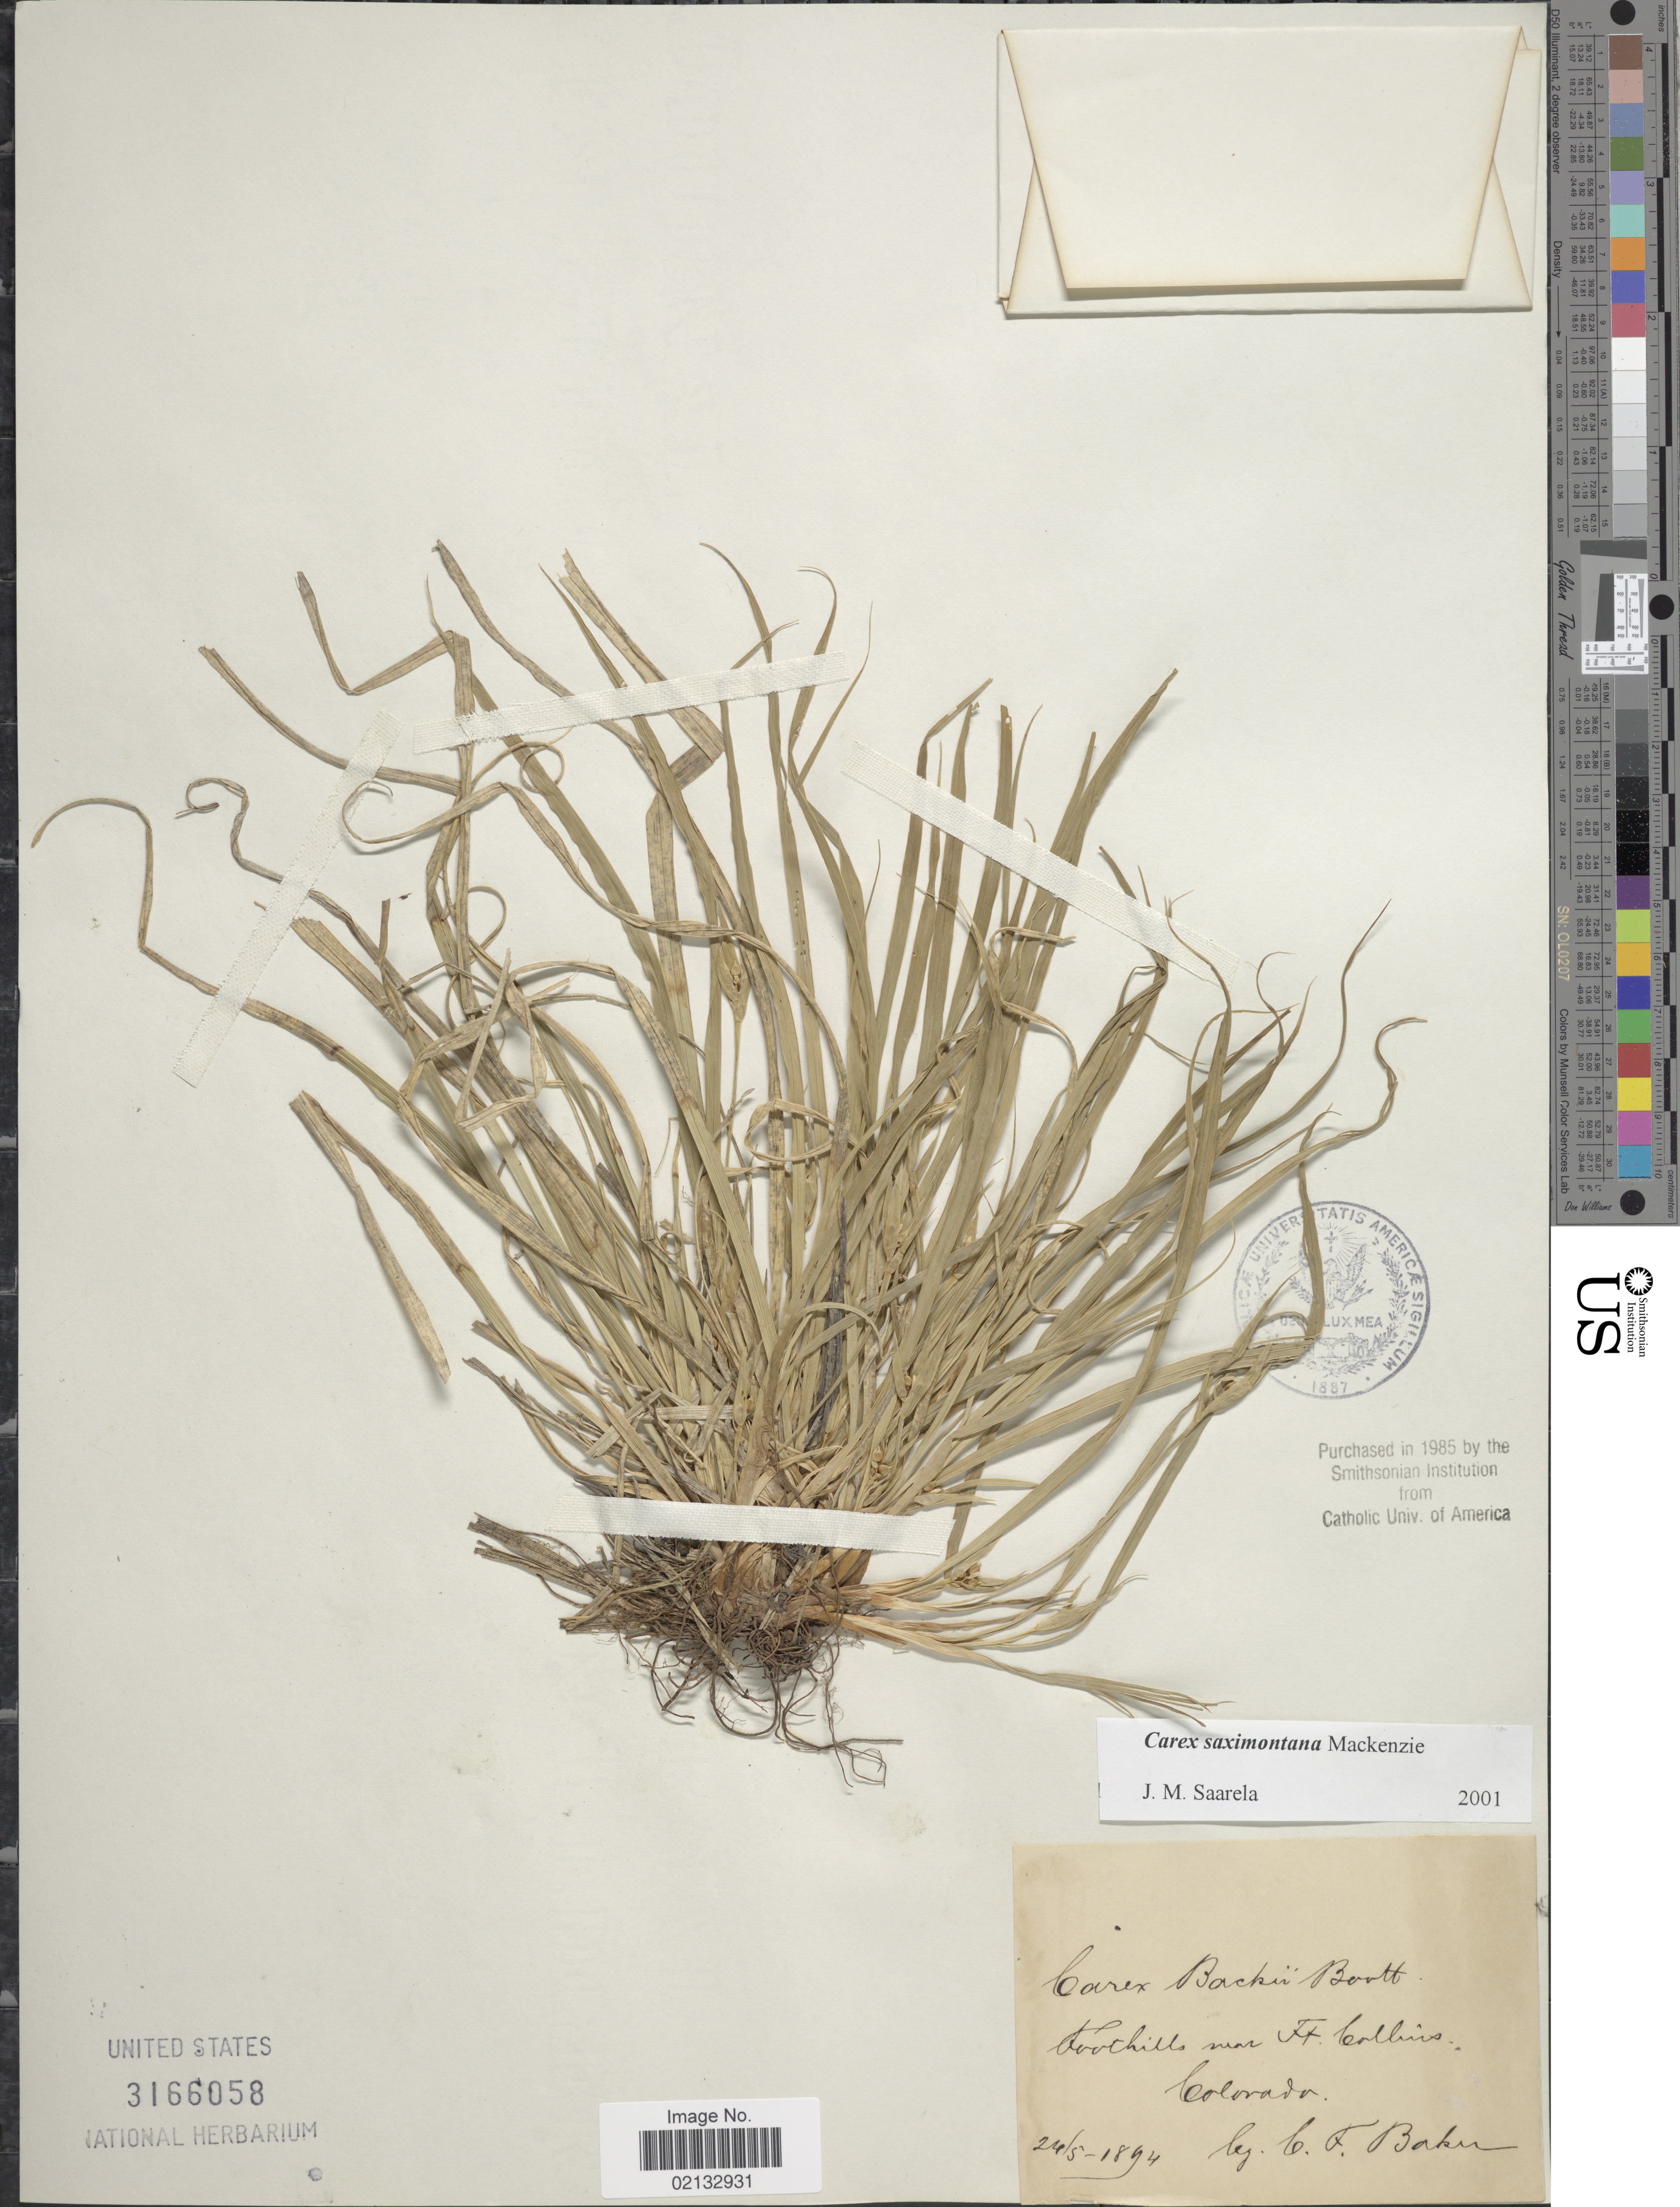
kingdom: Plantae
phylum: Tracheophyta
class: Liliopsida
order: Poales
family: Cyperaceae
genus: Carex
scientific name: Carex saximontana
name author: Mack.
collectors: C. F. Baker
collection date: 1894-05-24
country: United States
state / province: Colorado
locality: Foothills near Ft. Collins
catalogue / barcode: US 3166058